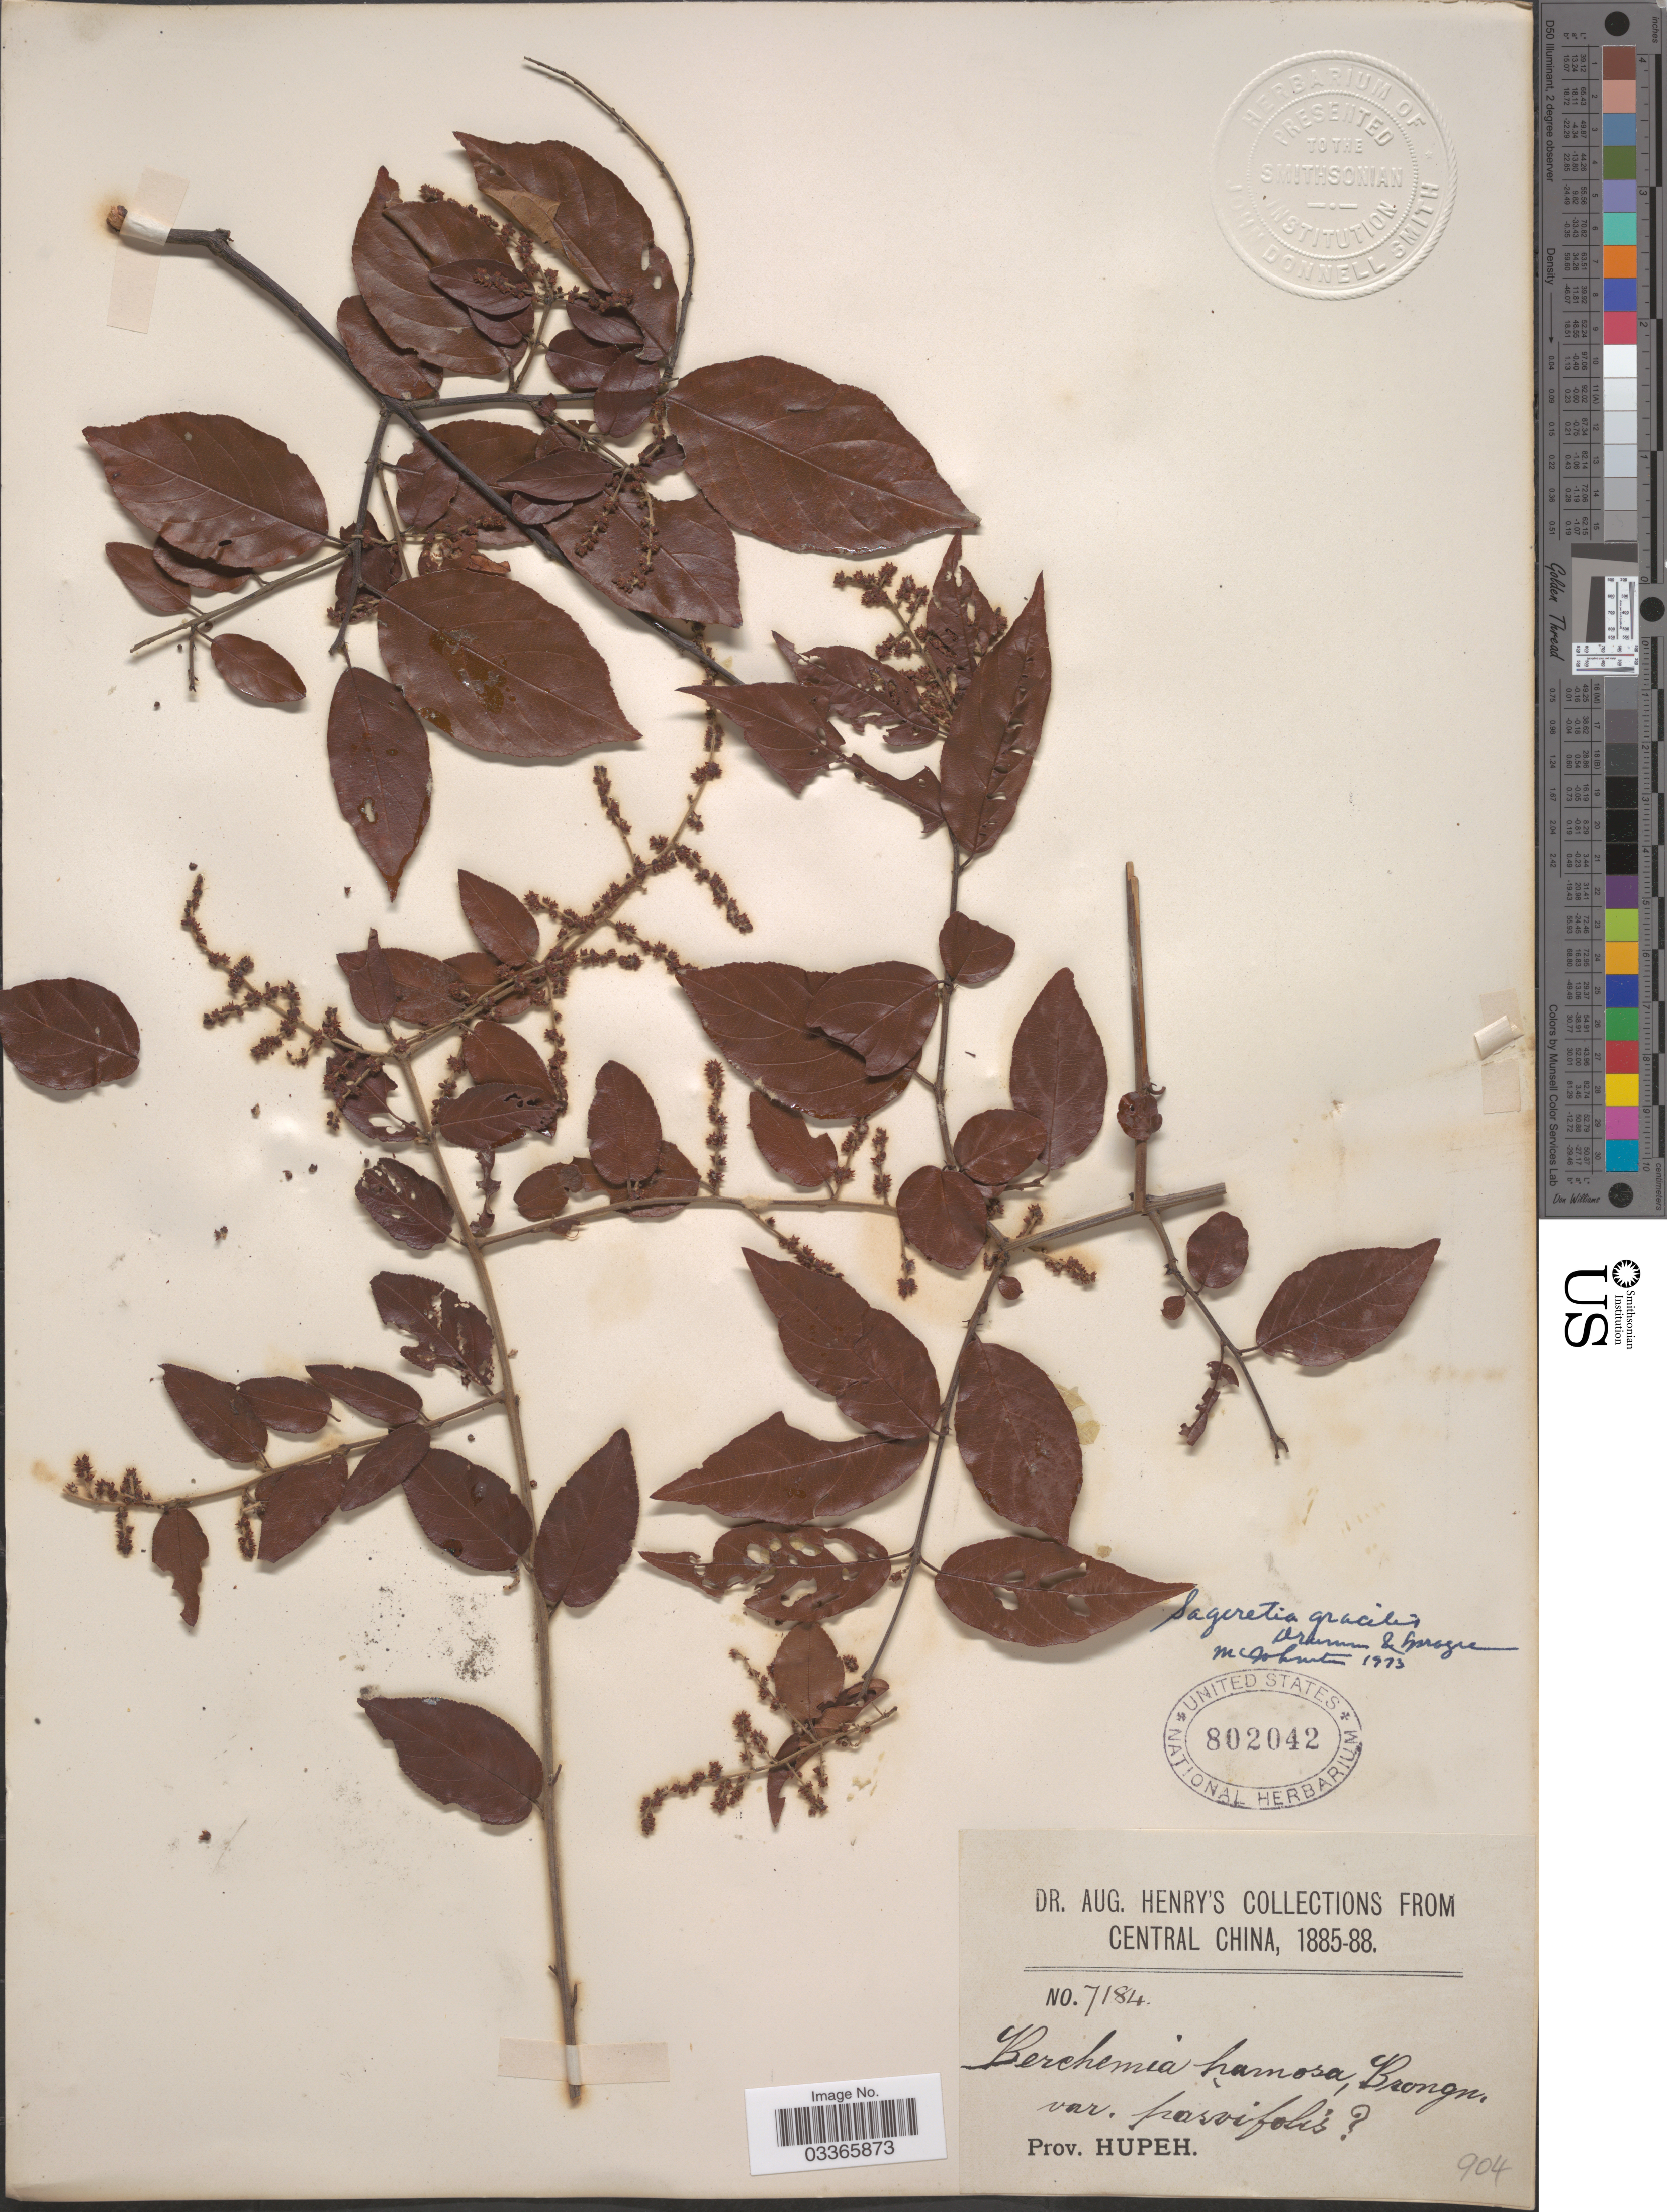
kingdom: Plantae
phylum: Tracheophyta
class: Magnoliopsida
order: Rosales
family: Rhamnaceae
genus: Sageretia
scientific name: Sageretia gracilis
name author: J.R. Drumm & Sprague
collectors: A. Henry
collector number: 7184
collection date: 1885/1888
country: China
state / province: Hubei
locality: Central China. Prov. Hupeh.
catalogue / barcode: US 802042